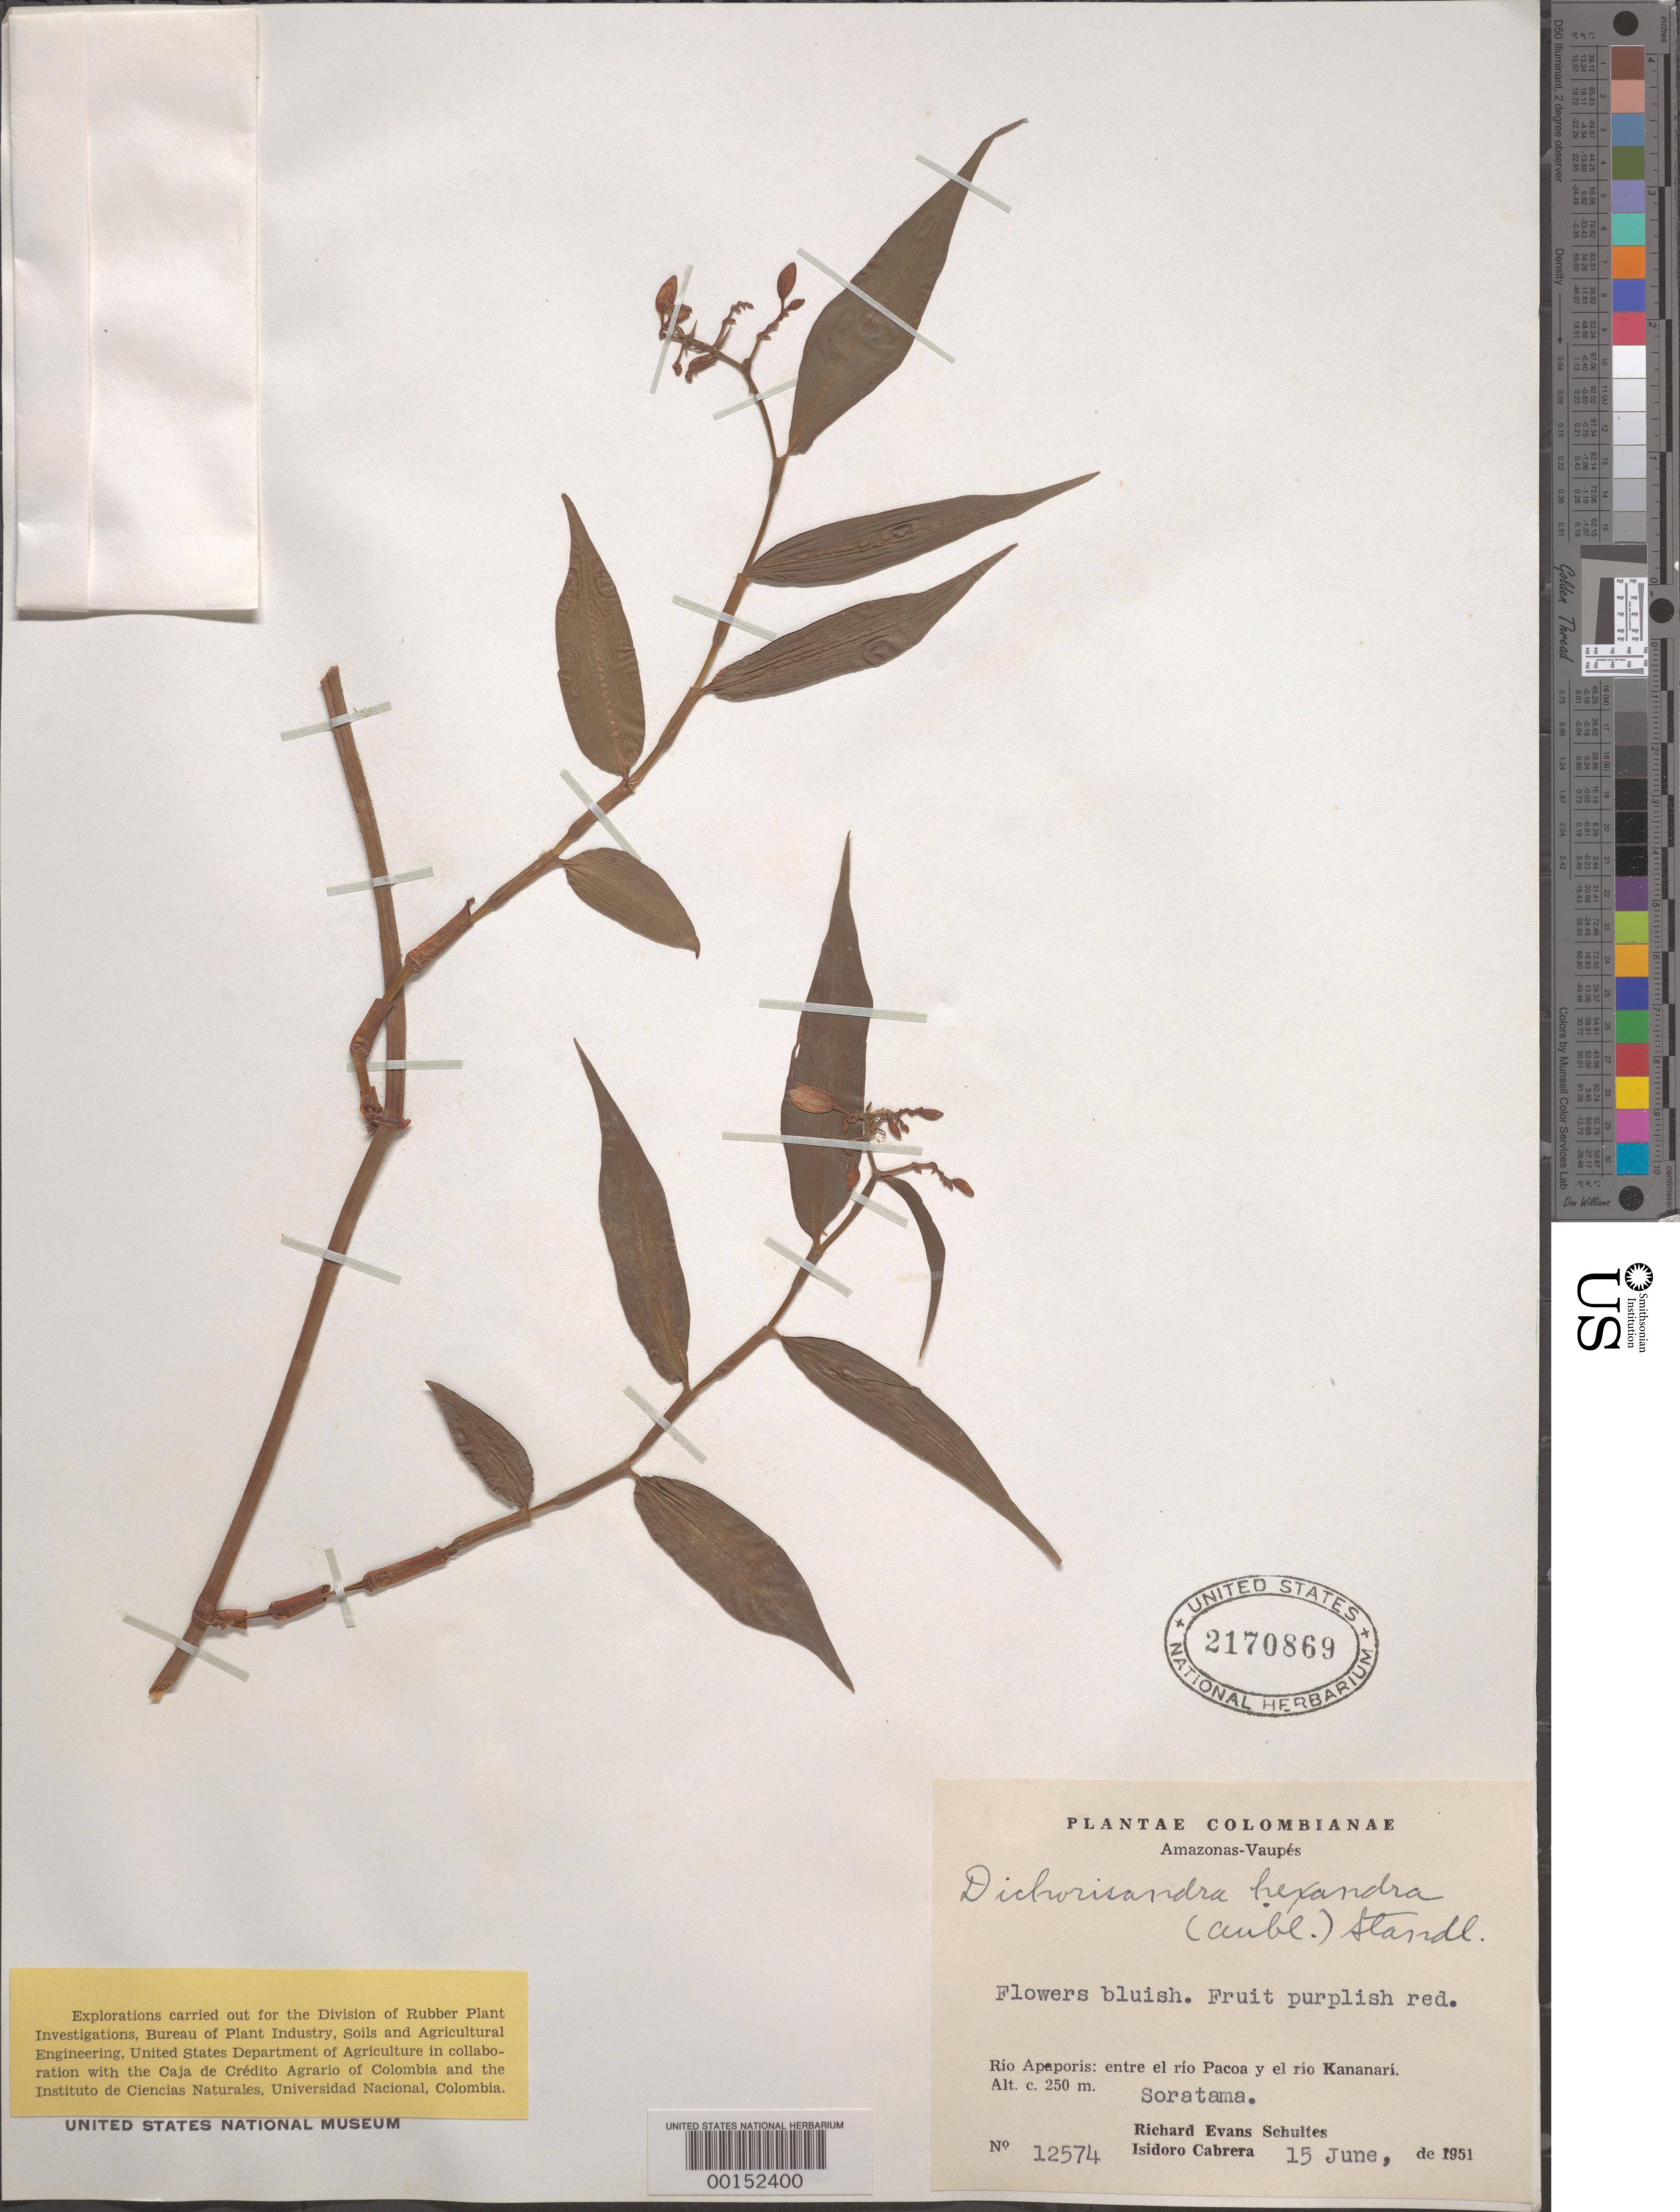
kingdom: Plantae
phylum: Tracheophyta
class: Liliopsida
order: Commelinales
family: Commelinaceae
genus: Dichorisandra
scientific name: Dichorisandra hexandra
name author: (Aubl.) Standl.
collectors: R. E. Schultes & I. Cabrera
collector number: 12574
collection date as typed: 15 Jun 1951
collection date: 1951-06-15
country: Colombia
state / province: Amazônas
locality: Rio Apaporis, between Rio Pacoa and Rio Kananari, Soratama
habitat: Riverbank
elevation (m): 250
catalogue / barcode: US 2170869